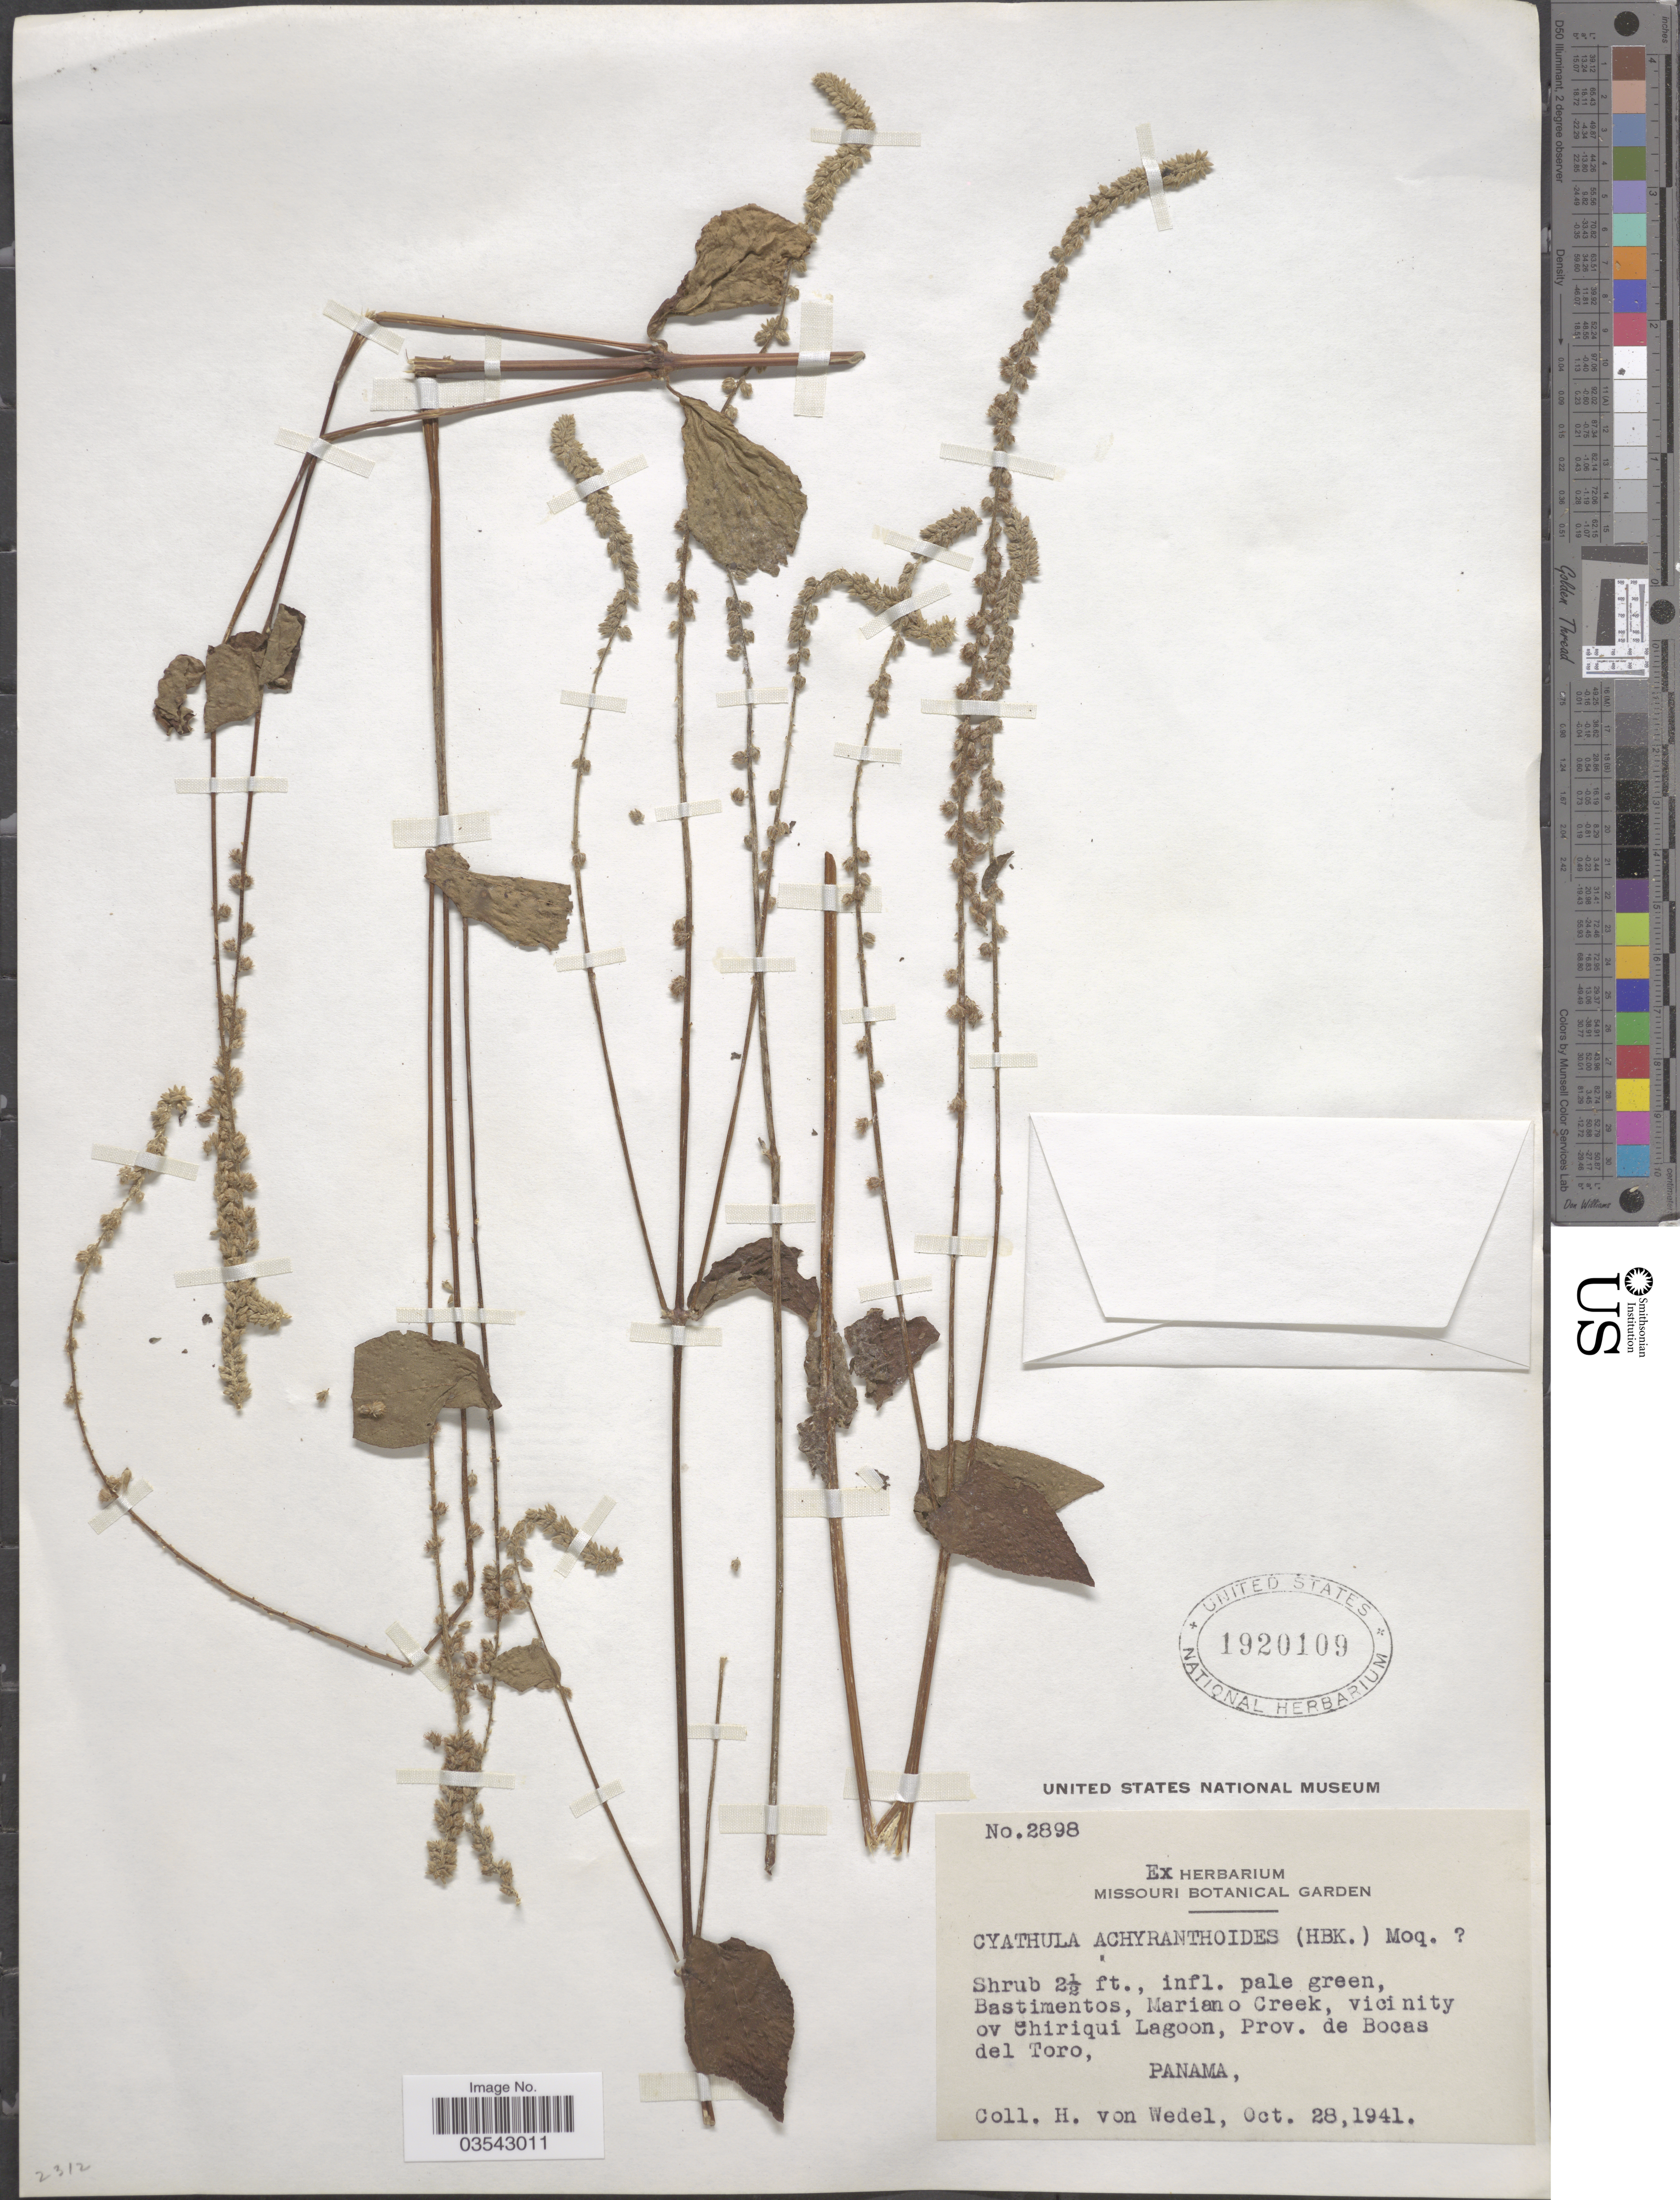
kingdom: Plantae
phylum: Tracheophyta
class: Magnoliopsida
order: Caryophyllales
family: Amaranthaceae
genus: Cyathula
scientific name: Cyathula achyranthoides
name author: (Kunth) Moq.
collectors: H. von Wedel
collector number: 2898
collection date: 1941-10-28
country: Panama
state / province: Bocas del Toro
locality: Bastimentos, Mariano Creek, vicinity ov Chiriqui Lagoon.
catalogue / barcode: US 1920109